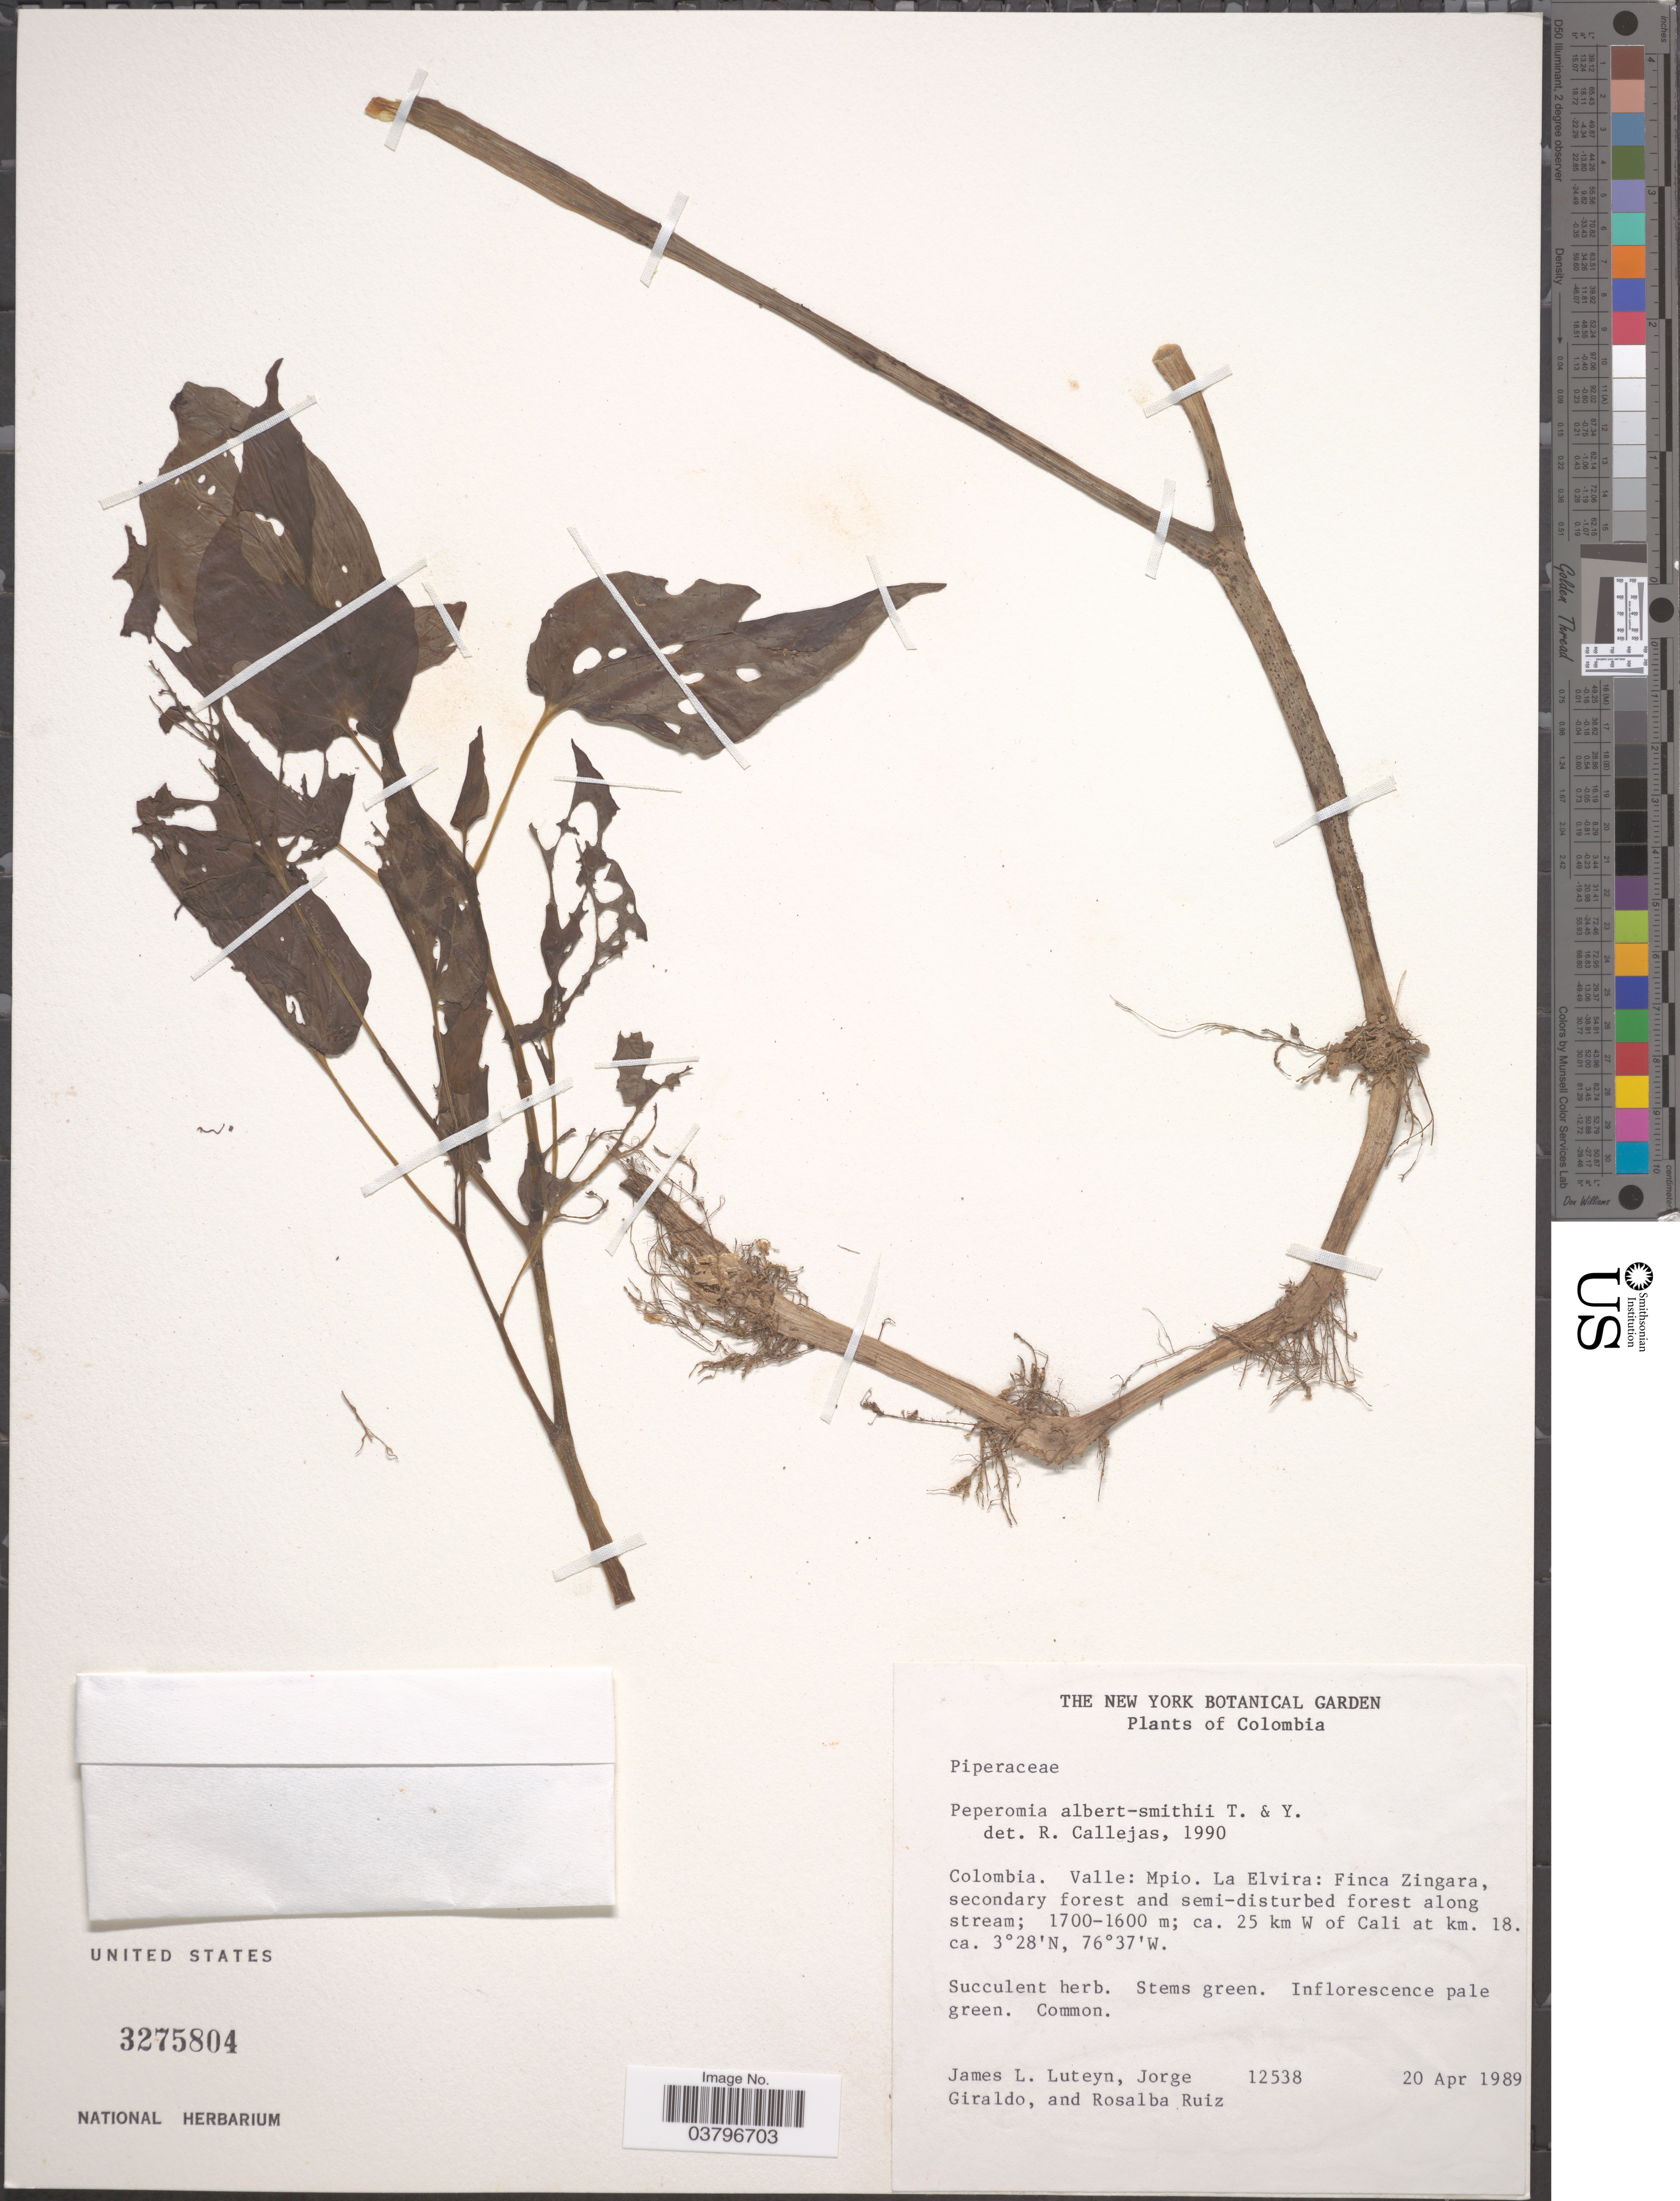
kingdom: Plantae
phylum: Tracheophyta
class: Magnoliopsida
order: Piperales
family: Piperaceae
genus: Peperomia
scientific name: Peperomia sp. nov.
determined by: Jiménez, José Estaban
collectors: J. Luteyn, J. Giraldo & R. Ruiz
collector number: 12538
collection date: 1989-04-20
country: Colombia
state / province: Valle del Cauca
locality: Valle: Mpio. La Elvira: Finca Zingara. Ca. 25 km W of Cali at km. 18.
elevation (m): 1600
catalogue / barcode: US 3275804